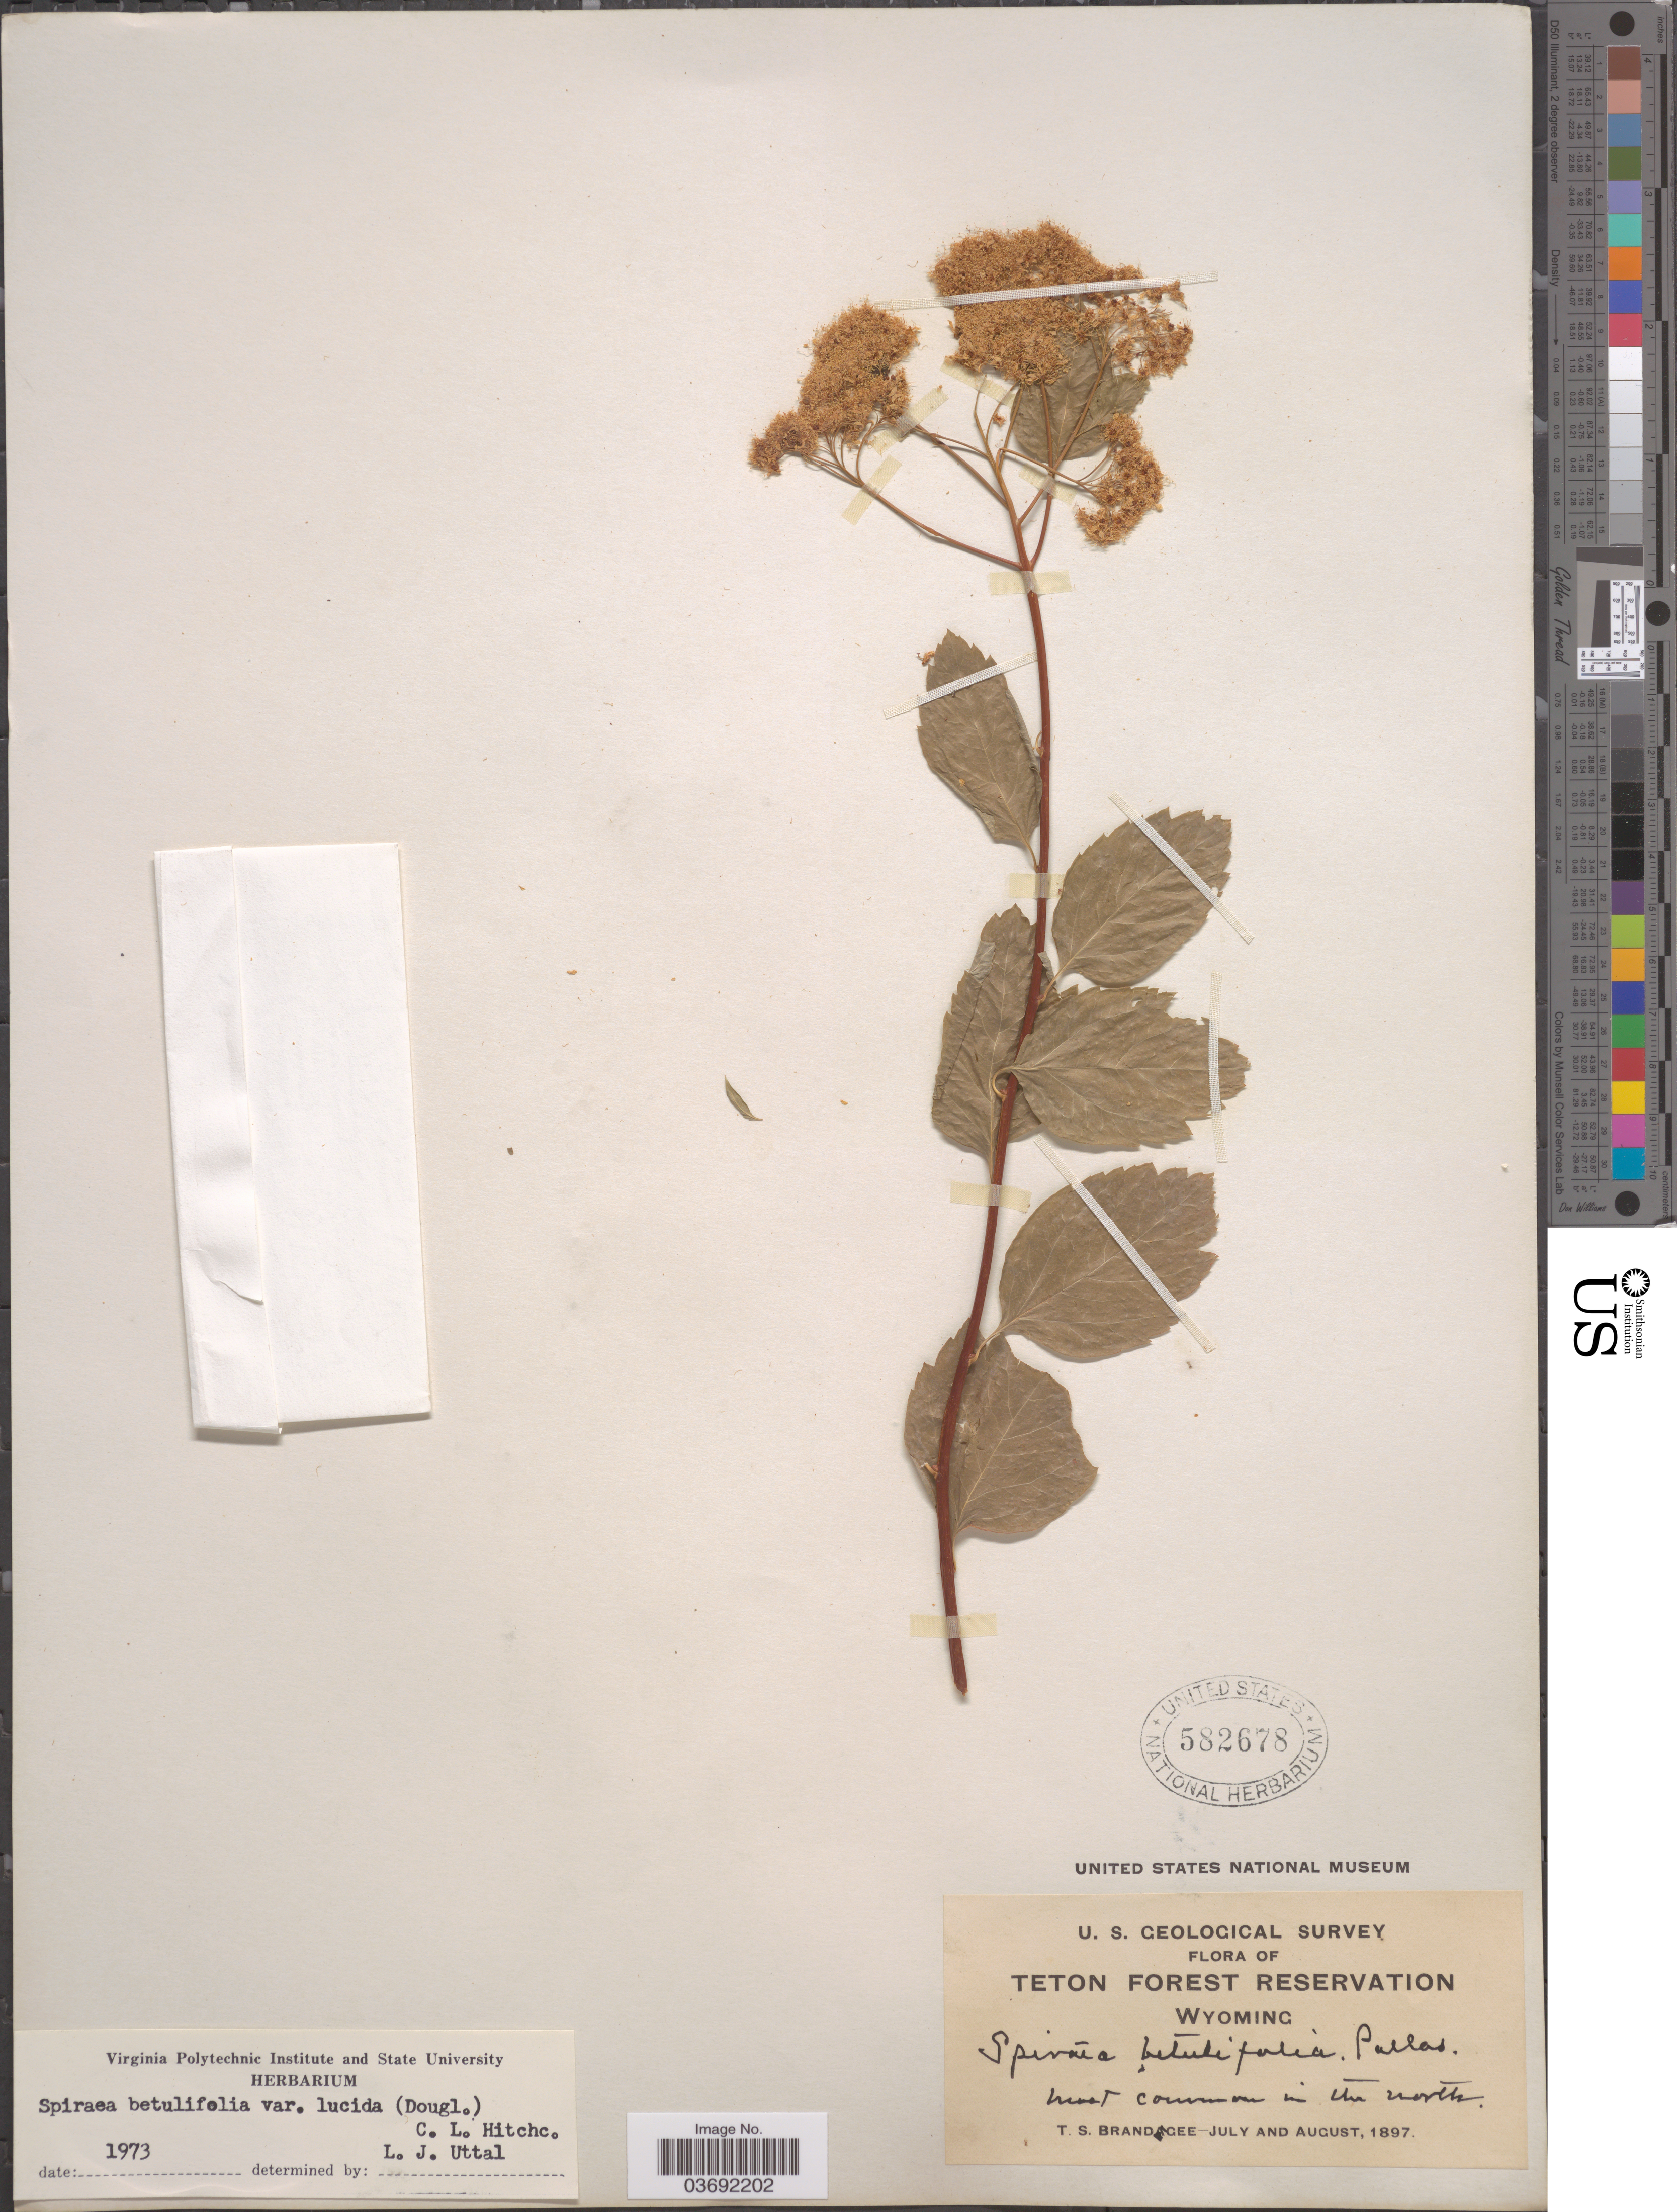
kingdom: Plantae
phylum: Tracheophyta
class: Magnoliopsida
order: Rosales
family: Rosaceae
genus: Spiraea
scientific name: Spiraea betulifolia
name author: Pall.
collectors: T. S. Brandegee (herbarium)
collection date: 1897-07/1897-08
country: United States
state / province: Wyoming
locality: Teton Forest Reservation. In the North.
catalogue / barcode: US 582678